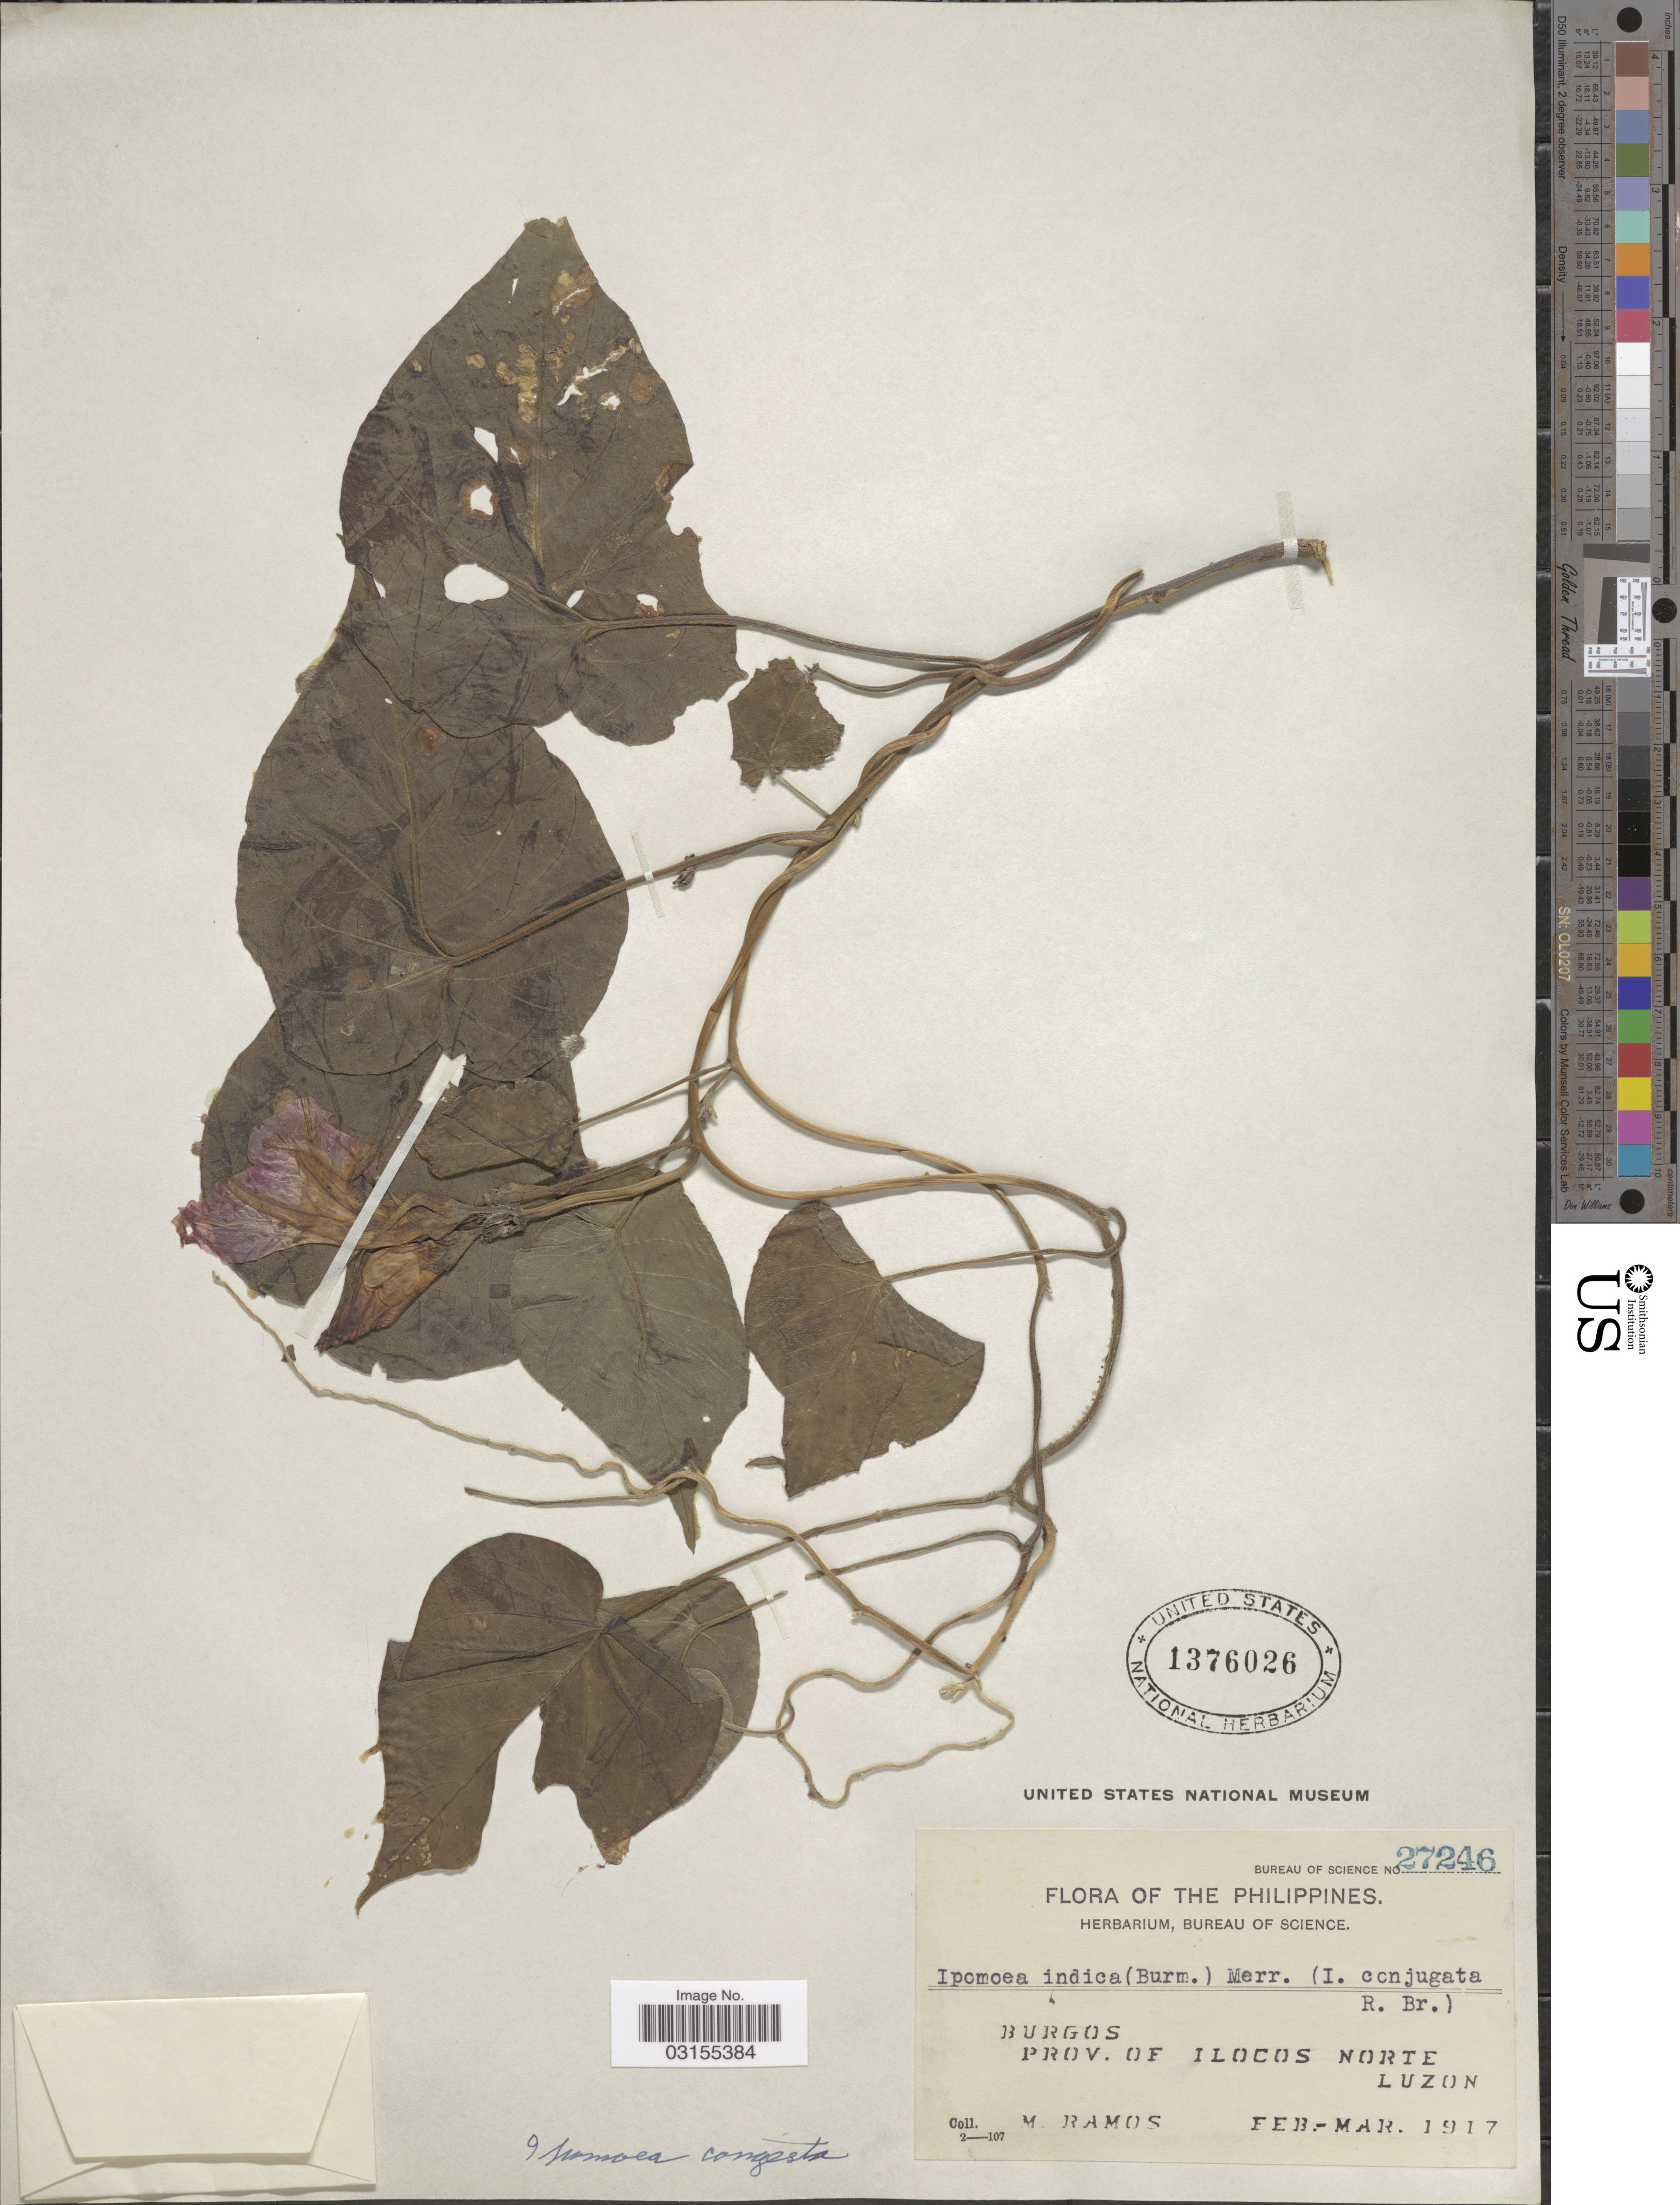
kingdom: Plantae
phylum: Tracheophyta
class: Magnoliopsida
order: Solanales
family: Convolvulaceae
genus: Ipomoea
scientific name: Ipomoea congesta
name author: R. Br.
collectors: M. Ramos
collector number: Bureau of Science 27246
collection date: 1917-02/1917-03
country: Philippines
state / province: Ilocos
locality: Burgos Prov. of Ilocos Norte Luzon.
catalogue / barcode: US 1376026